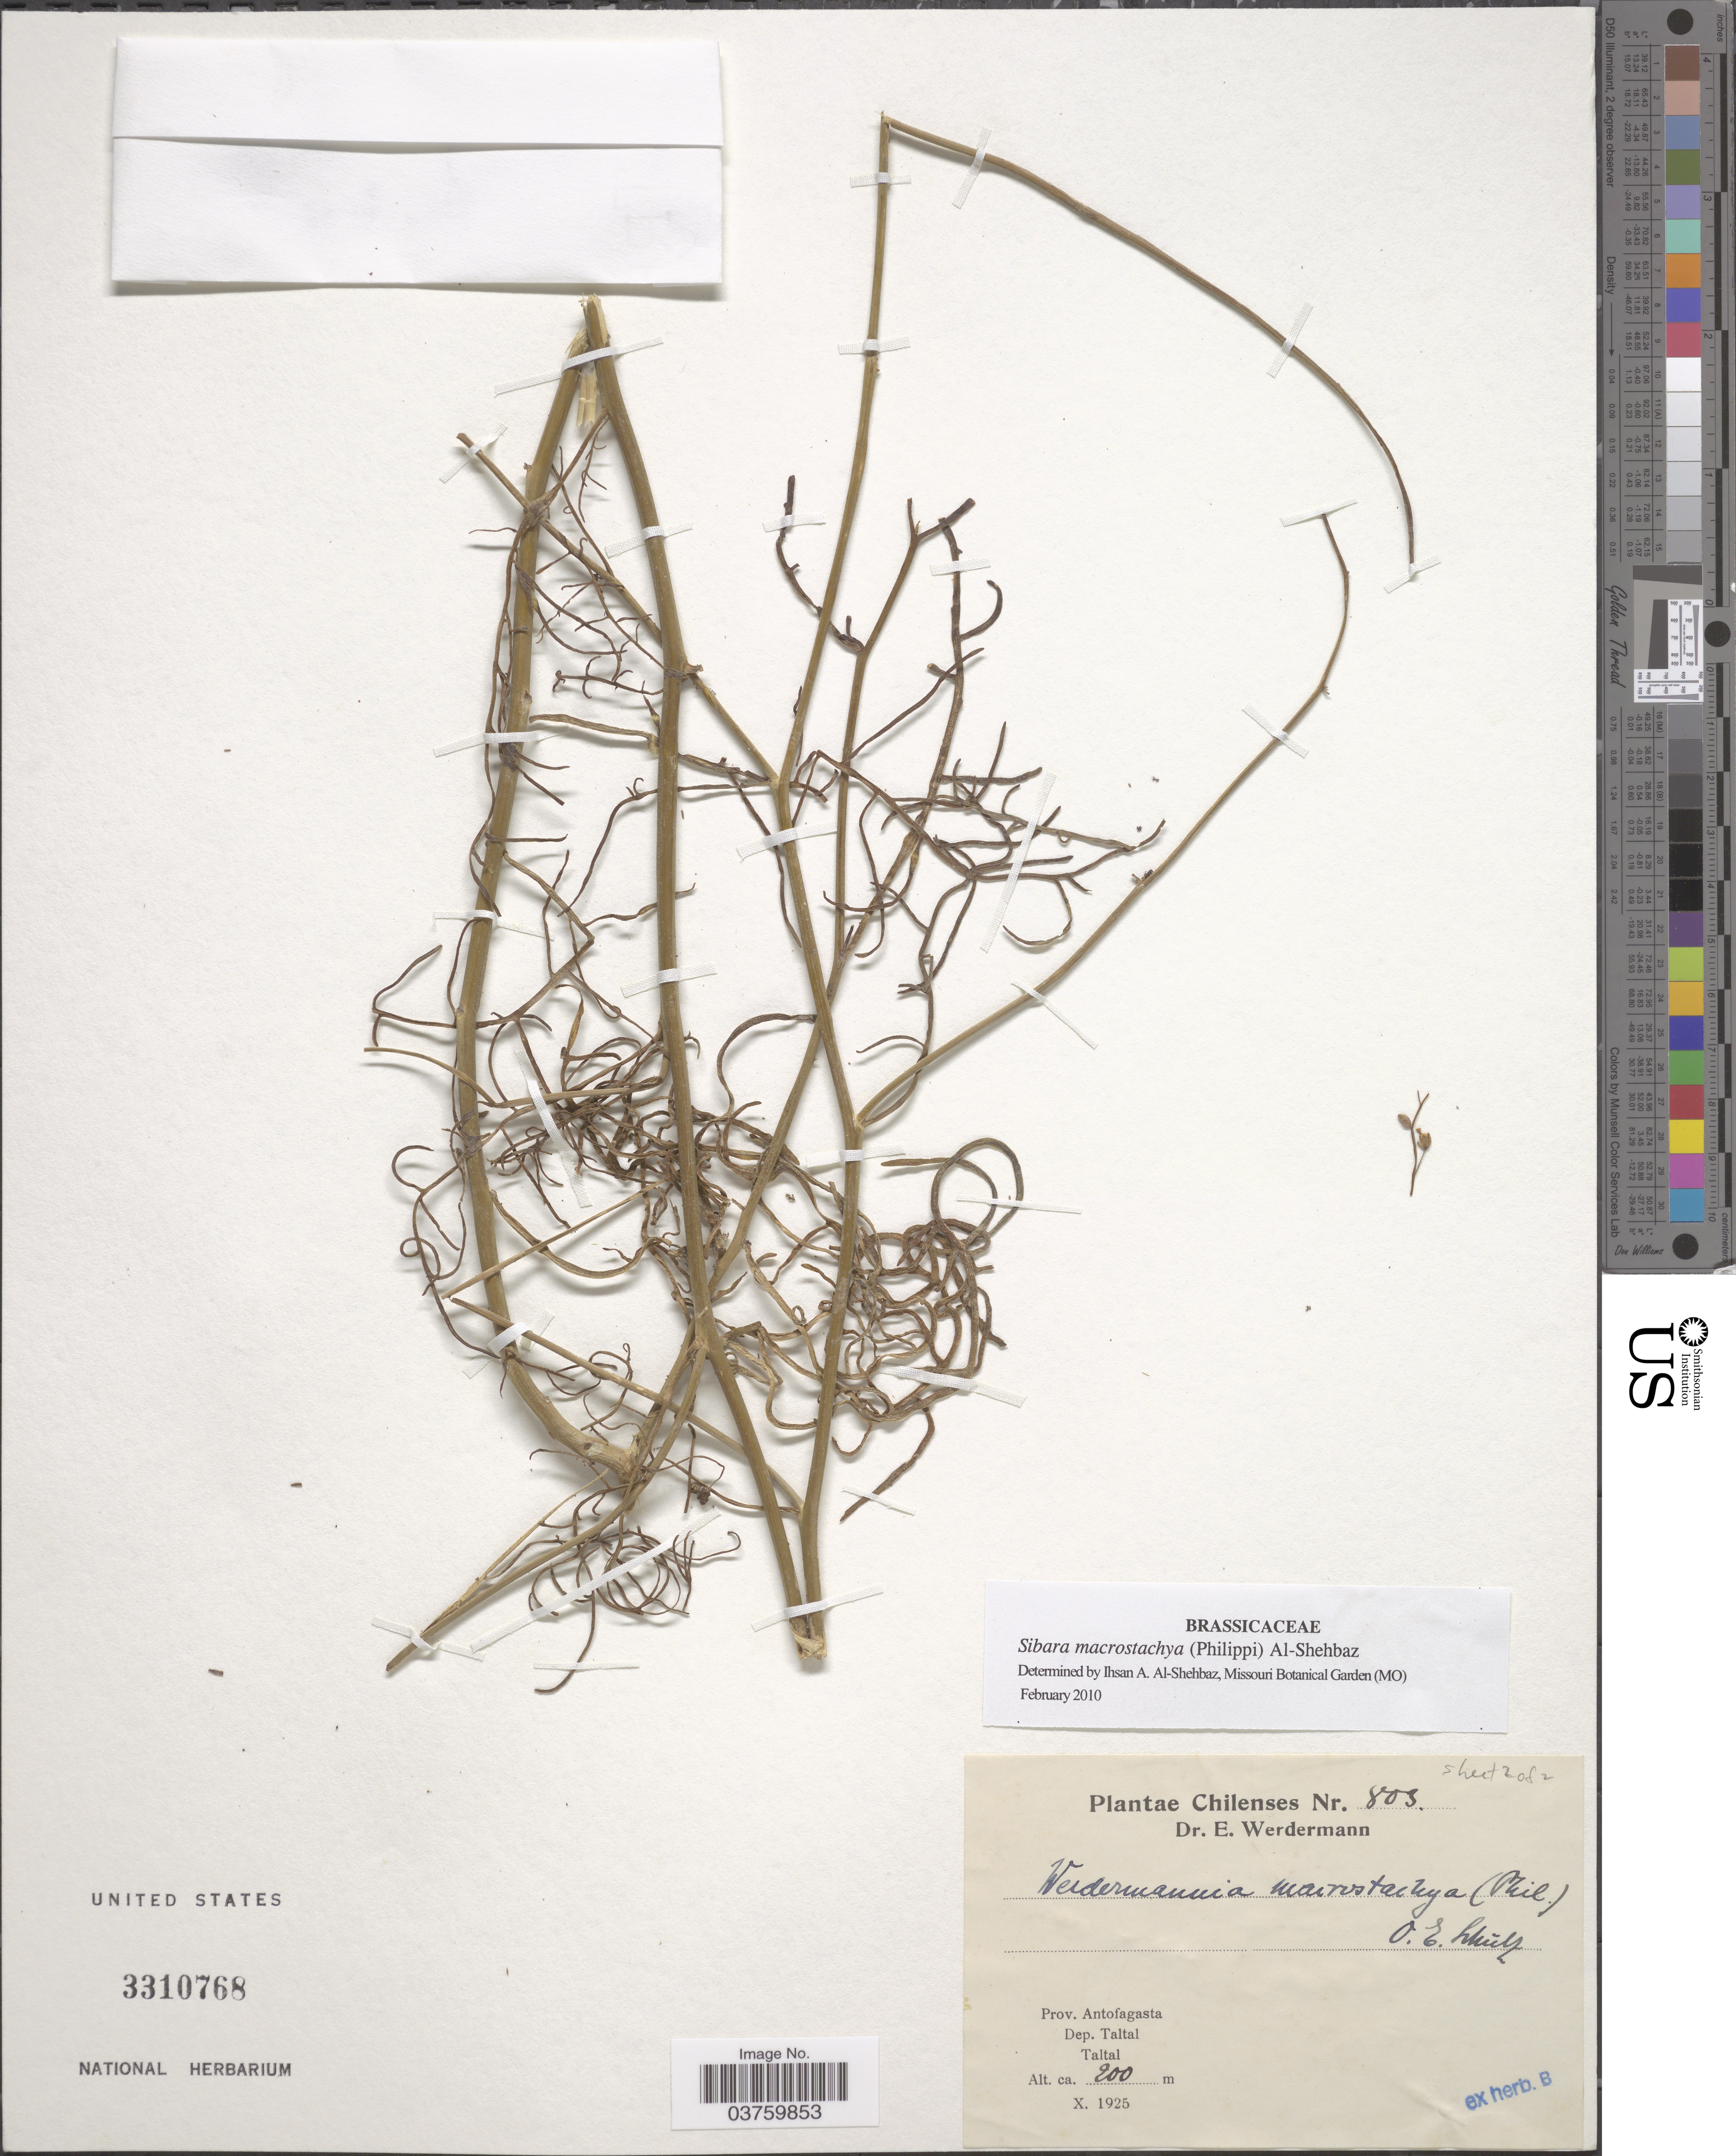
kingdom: Plantae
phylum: Tracheophyta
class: Magnoliopsida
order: Brassicales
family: Brassicaceae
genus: Sibara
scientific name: Sibara macrostachya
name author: (Phil.) Al-Shehbaz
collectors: E. Werdermann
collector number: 803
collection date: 1925-10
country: Chile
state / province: Antofagasta (II)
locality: Dep. Taltal. Taltal.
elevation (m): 200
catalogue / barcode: US 3310768